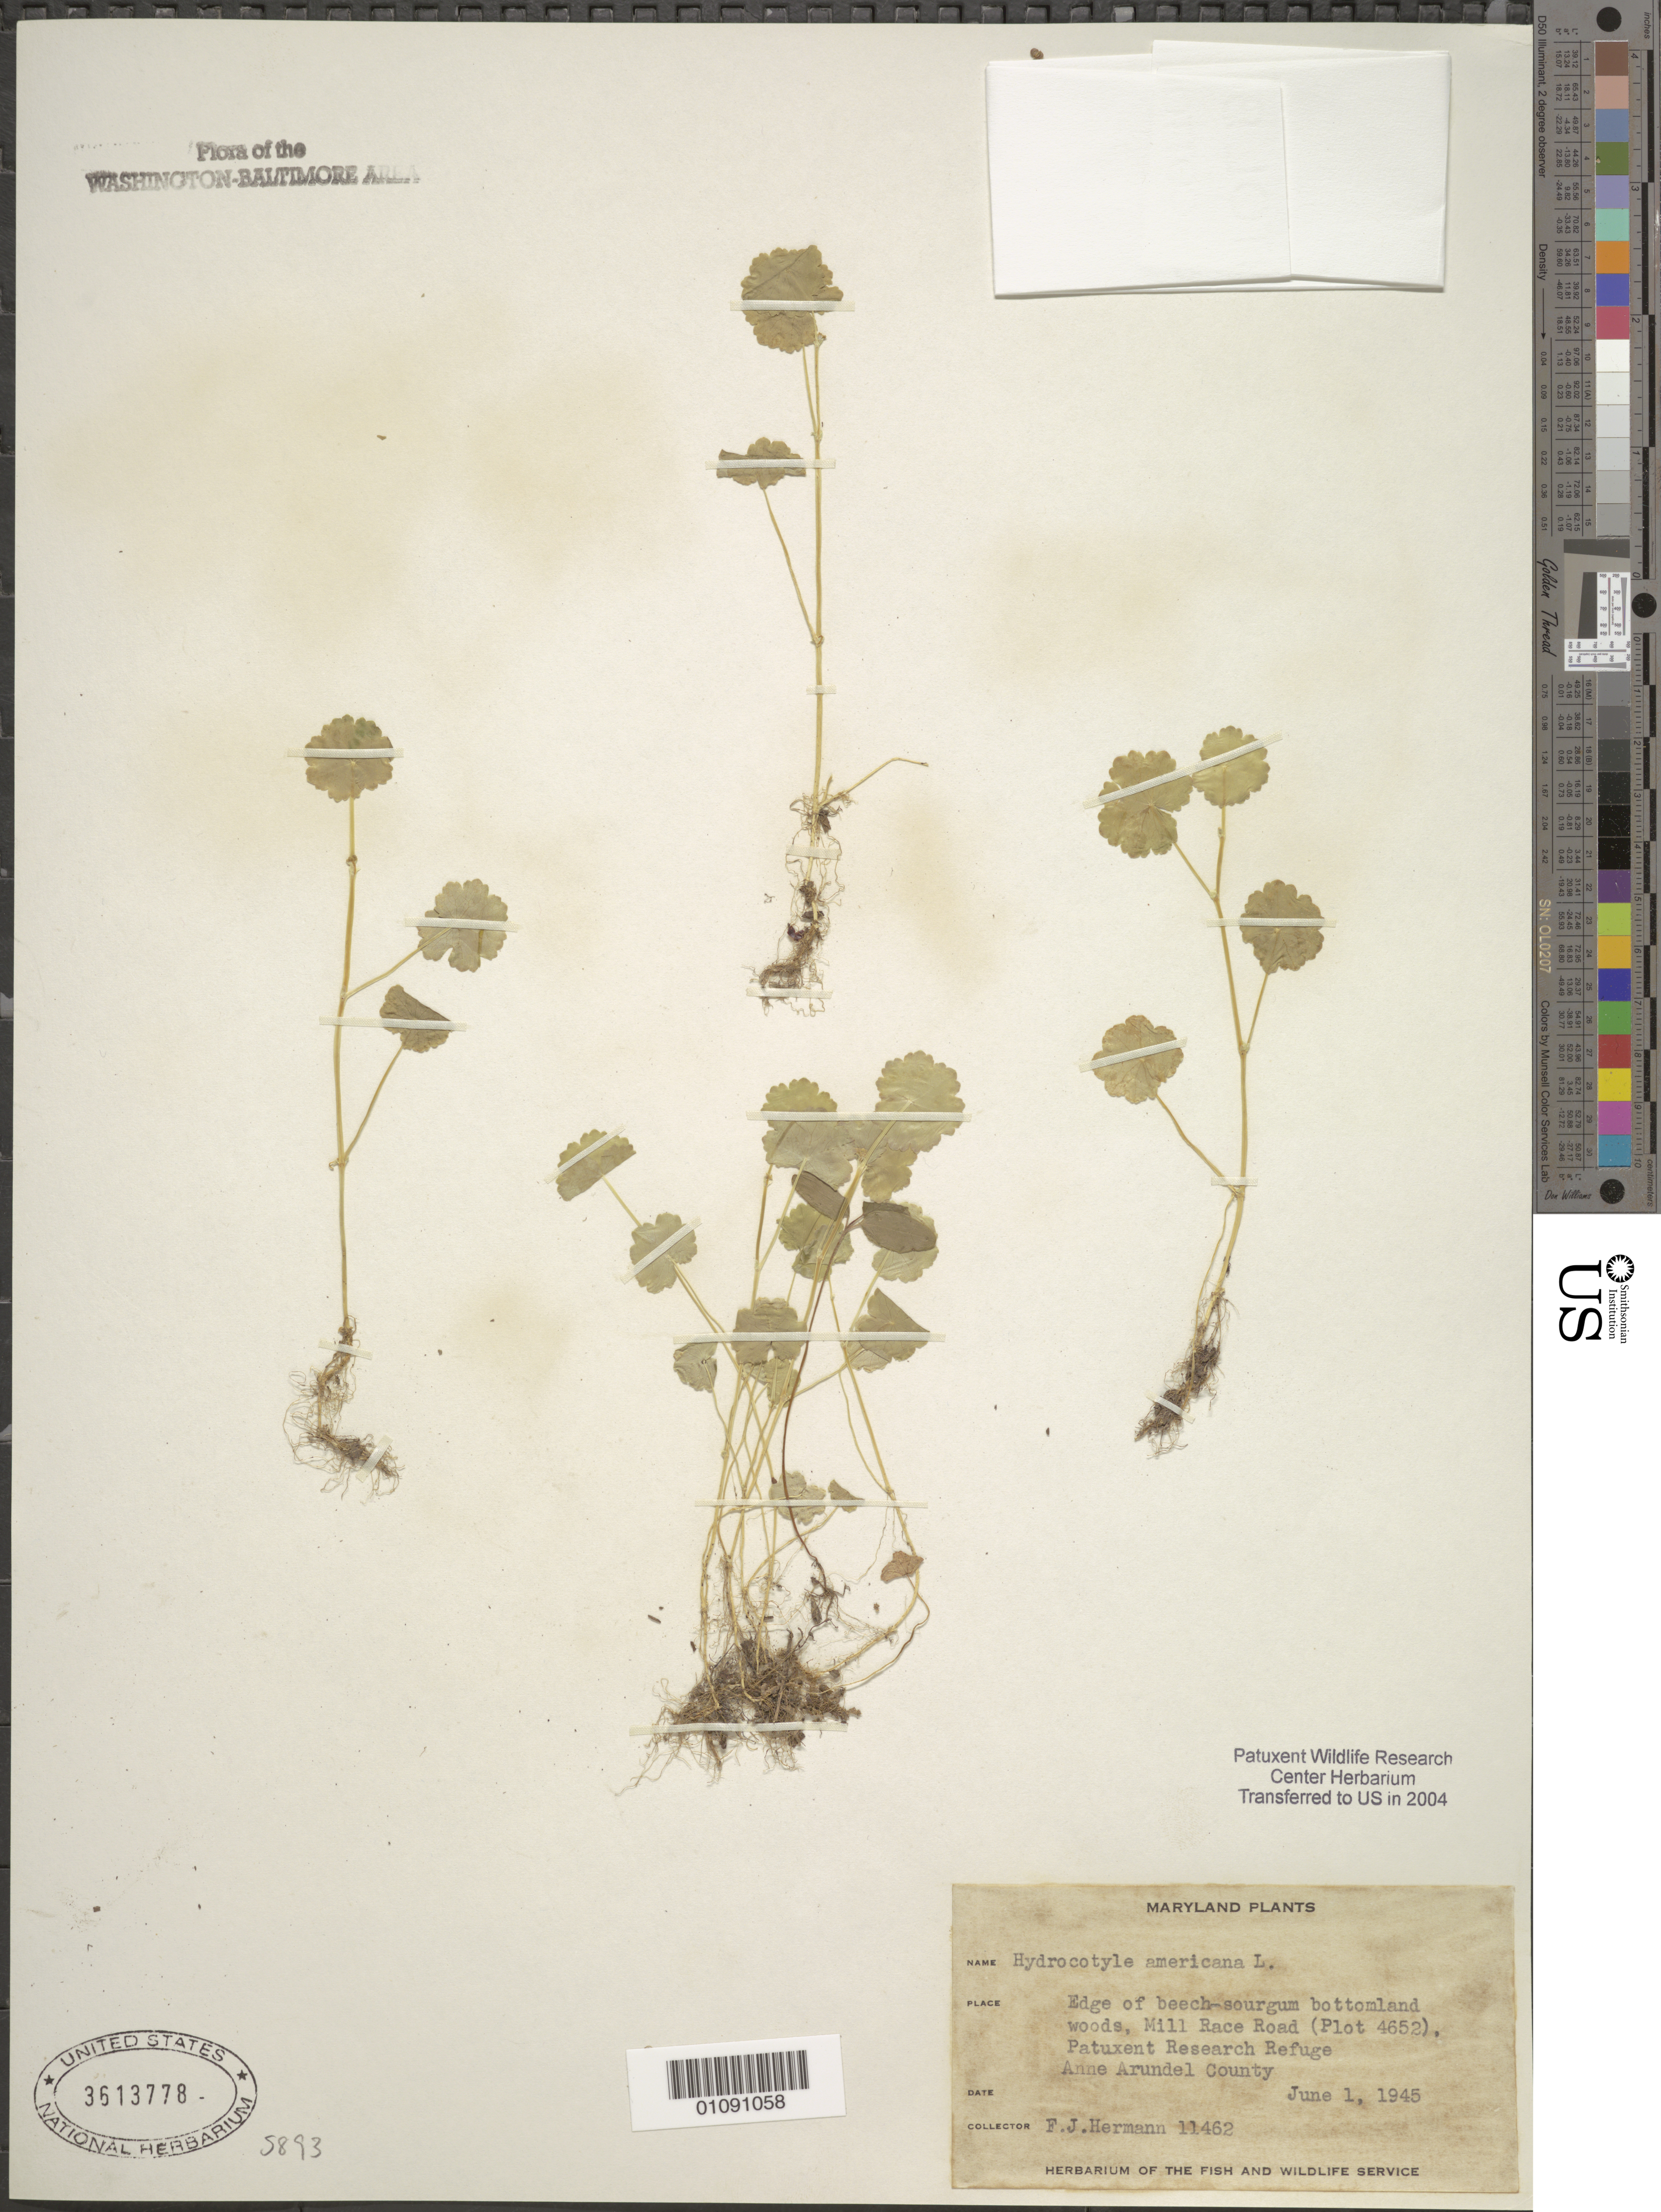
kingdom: Plantae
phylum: Tracheophyta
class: Magnoliopsida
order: Apiales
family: Araliaceae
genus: Hydrocotyle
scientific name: Hydrocotyle americana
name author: L.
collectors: F. J. Hermann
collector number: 11462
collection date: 1945-06-01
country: United States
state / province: Maryland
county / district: Anne Arundel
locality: Patuxent Wildlife Refuge. Mill Race Rd. (plot 4652).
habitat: Edge of Beech-Sourgum bottomland woods.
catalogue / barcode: US 3613778